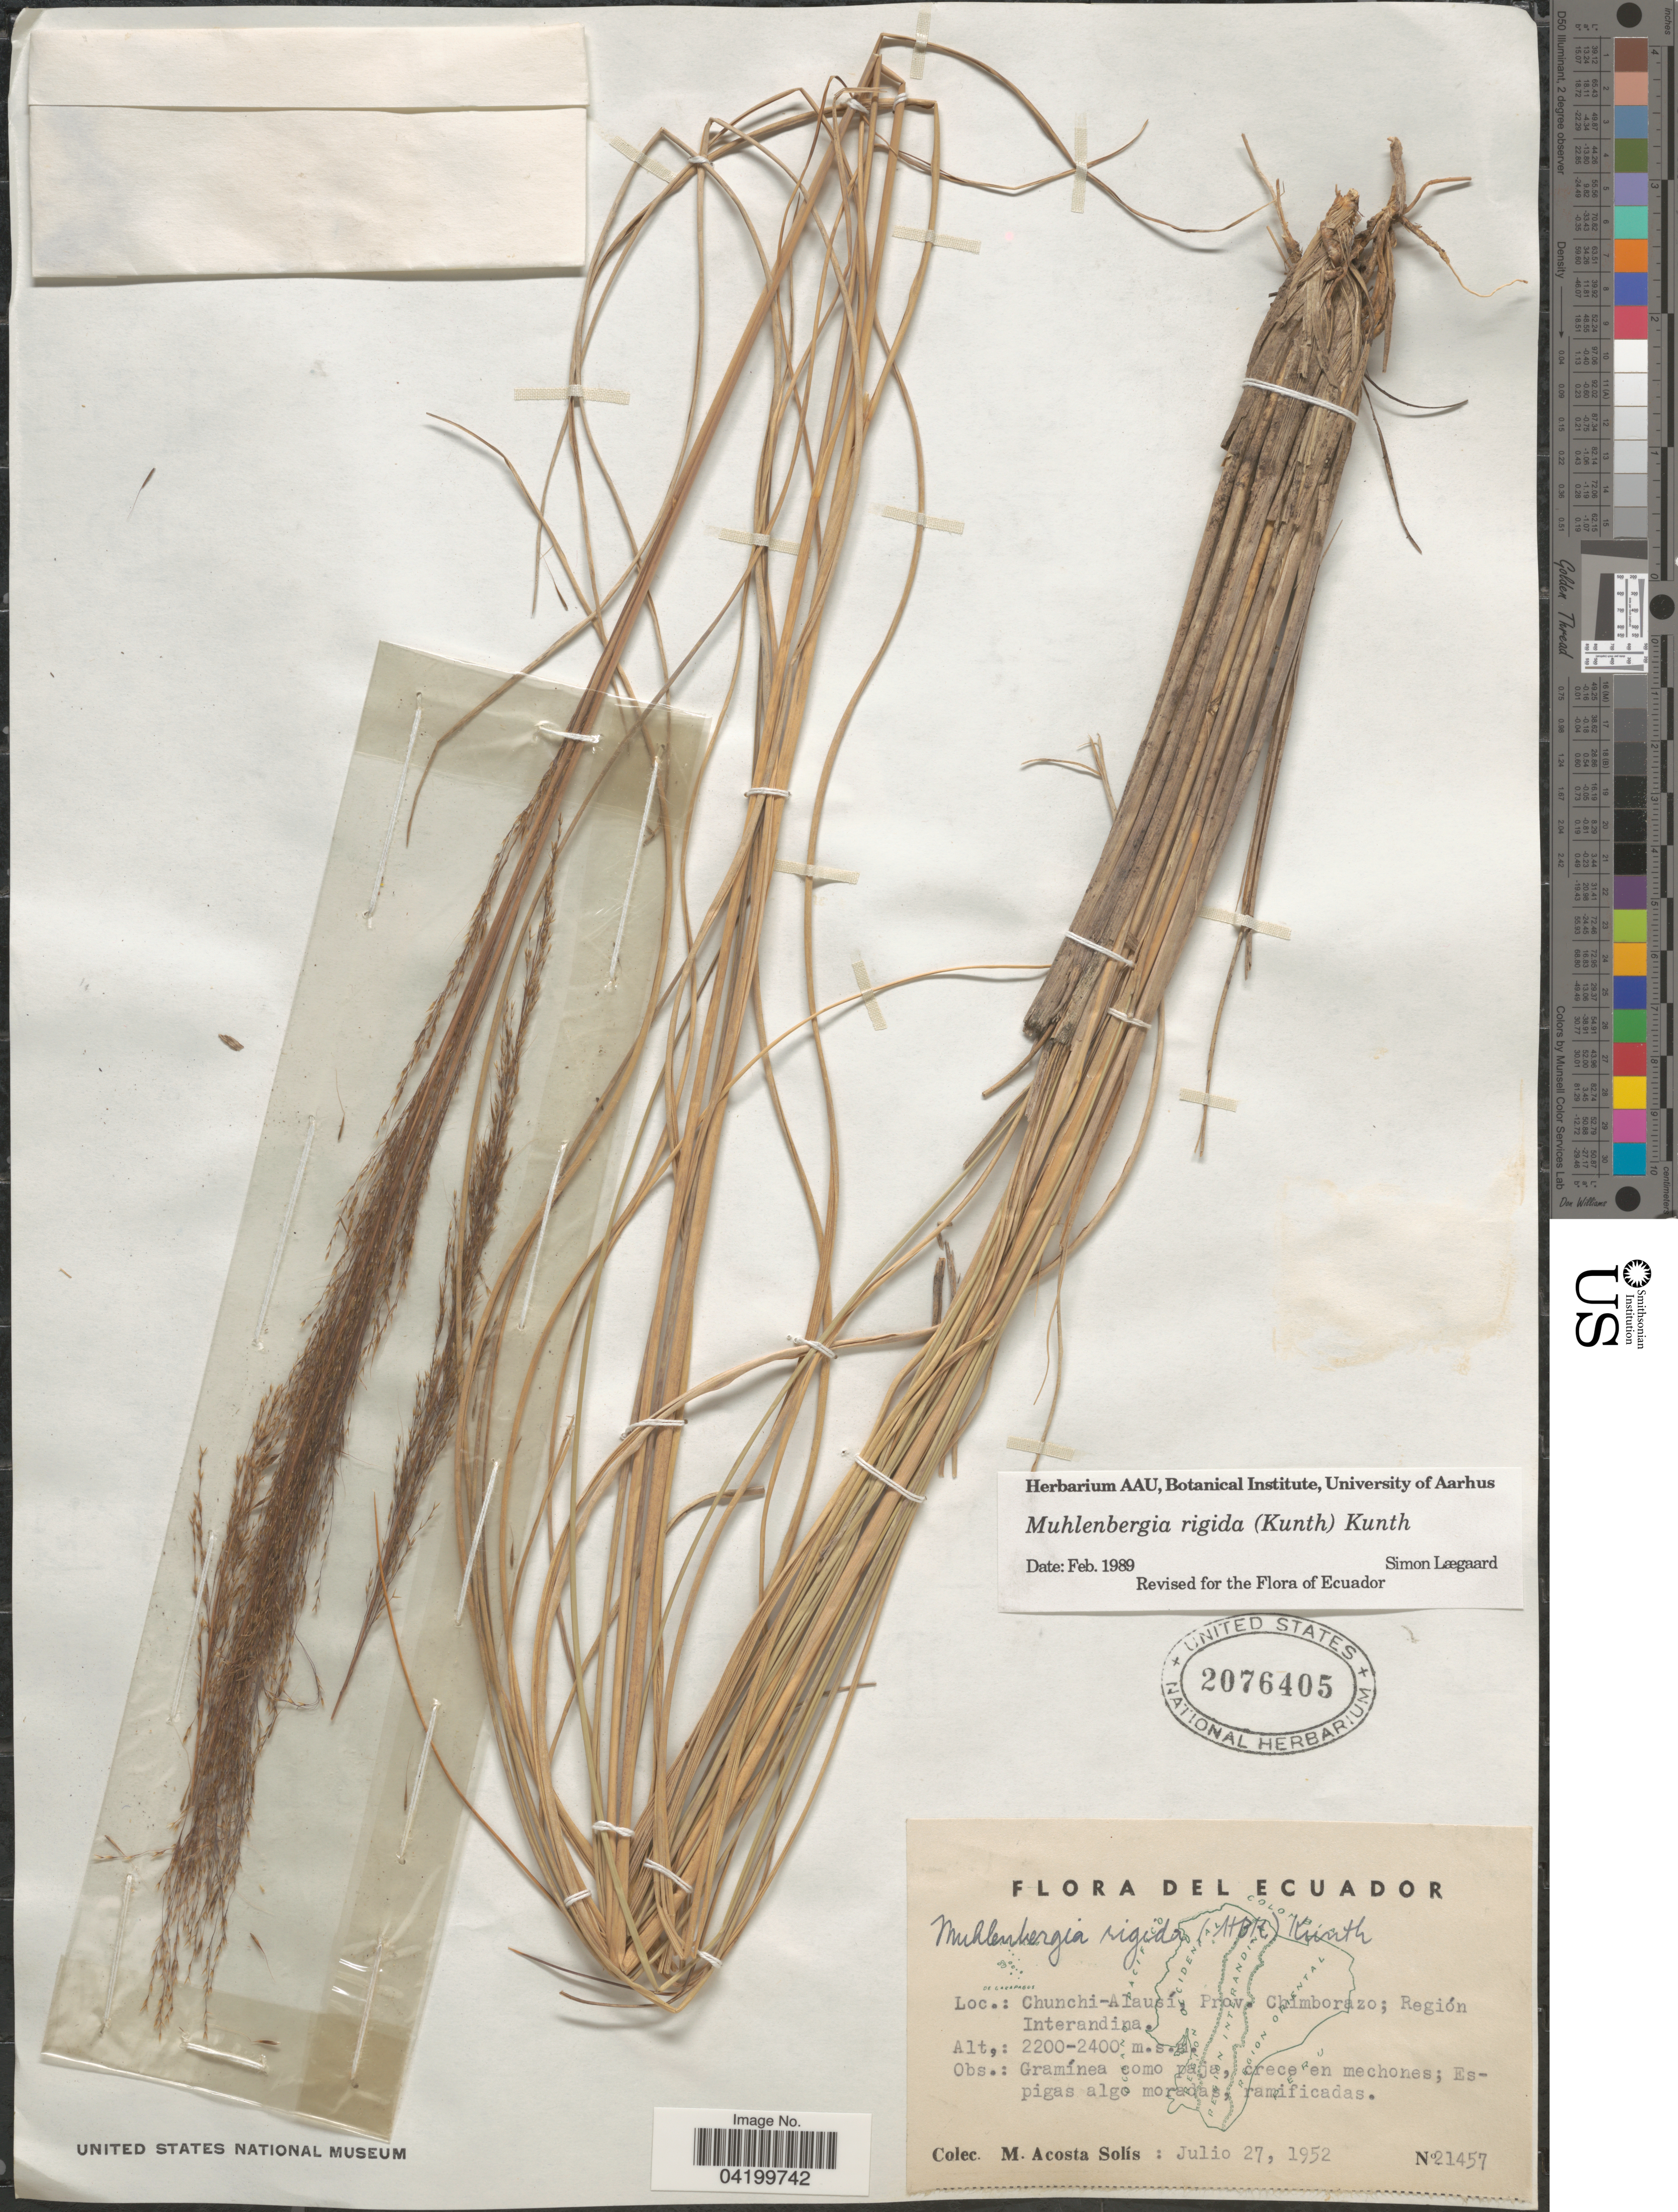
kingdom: Plantae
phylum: Tracheophyta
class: Liliopsida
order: Poales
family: Poaceae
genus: Muhlenbergia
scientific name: Muhlenbergia rigida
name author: (Kunth) Kunth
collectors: M. Acosta Solis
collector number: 21457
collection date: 1952-07-27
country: Ecuador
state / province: Chimborazo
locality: Chunchi-Alausí; Región Interandina.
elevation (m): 2200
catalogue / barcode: US 2076405